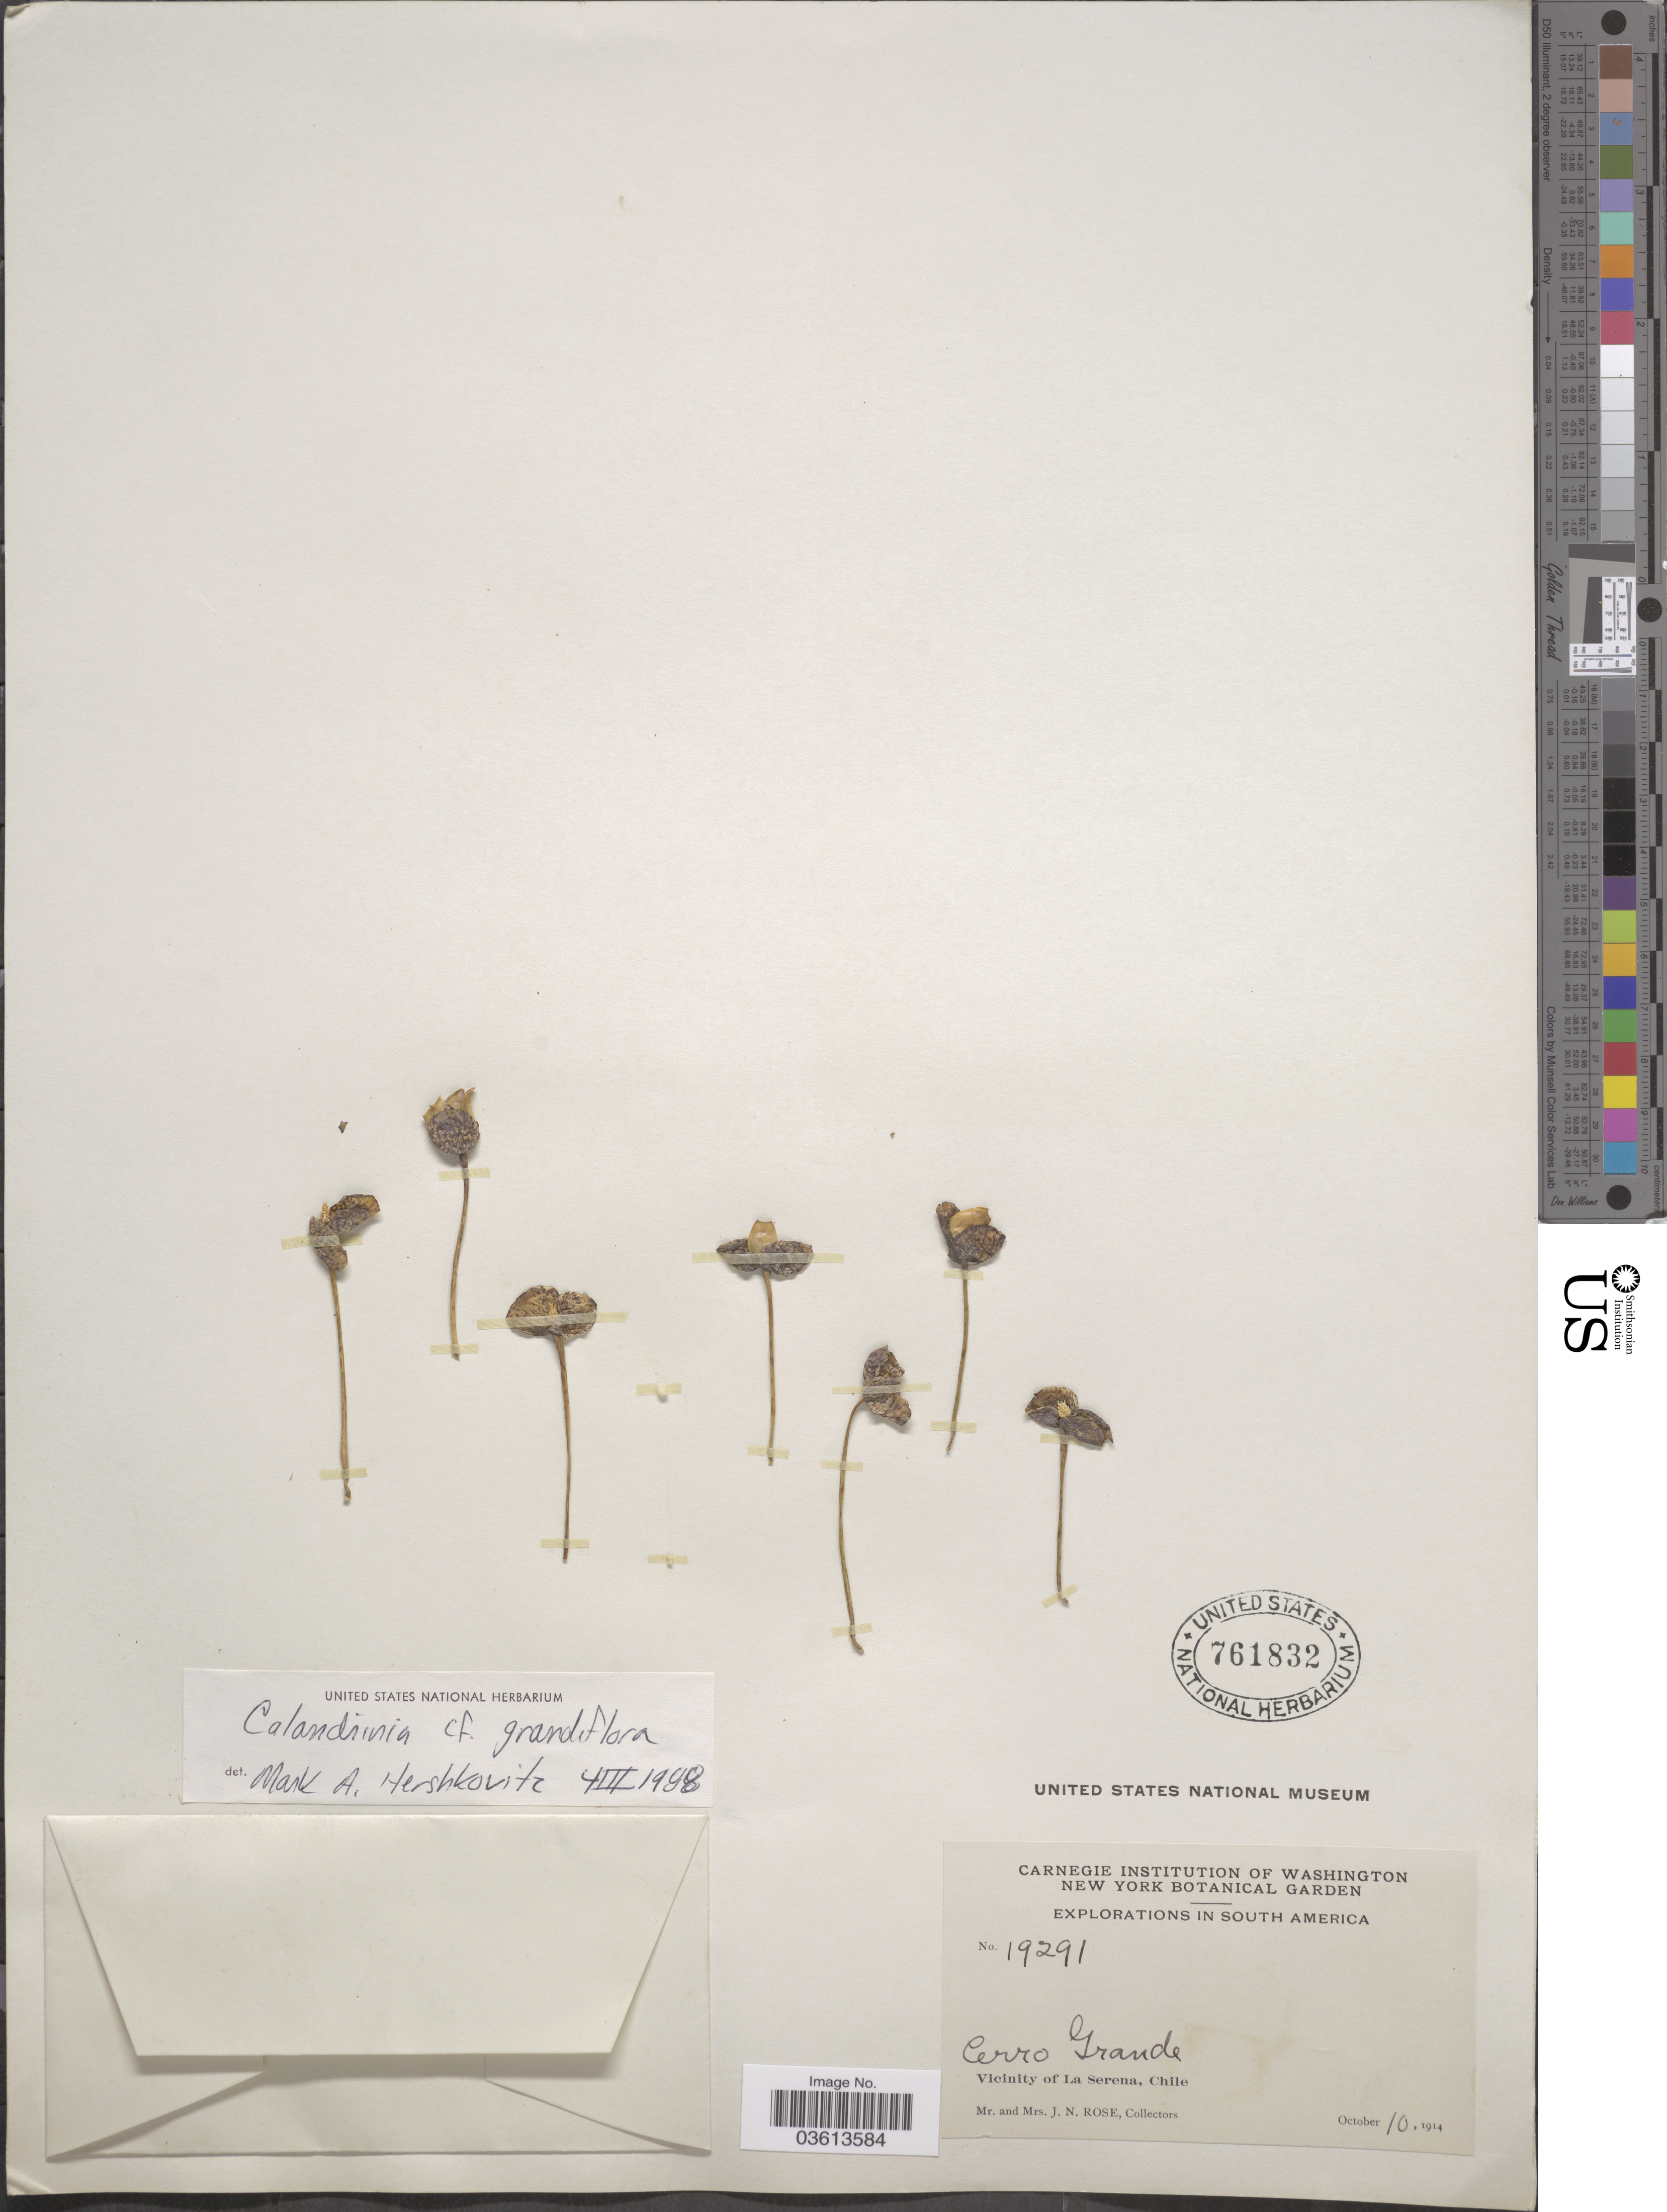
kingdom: Plantae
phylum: Tracheophyta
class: Magnoliopsida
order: Caryophyllales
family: Montiaceae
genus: Cistanthe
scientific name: Cistanthe grandiflora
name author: (Lindl.) Schltdl.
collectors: J. N. Rose & L. B. Rose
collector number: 19291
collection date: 1914-10-10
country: Chile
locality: Cerro Grande. Vicinity of La Serena.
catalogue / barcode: US 761832